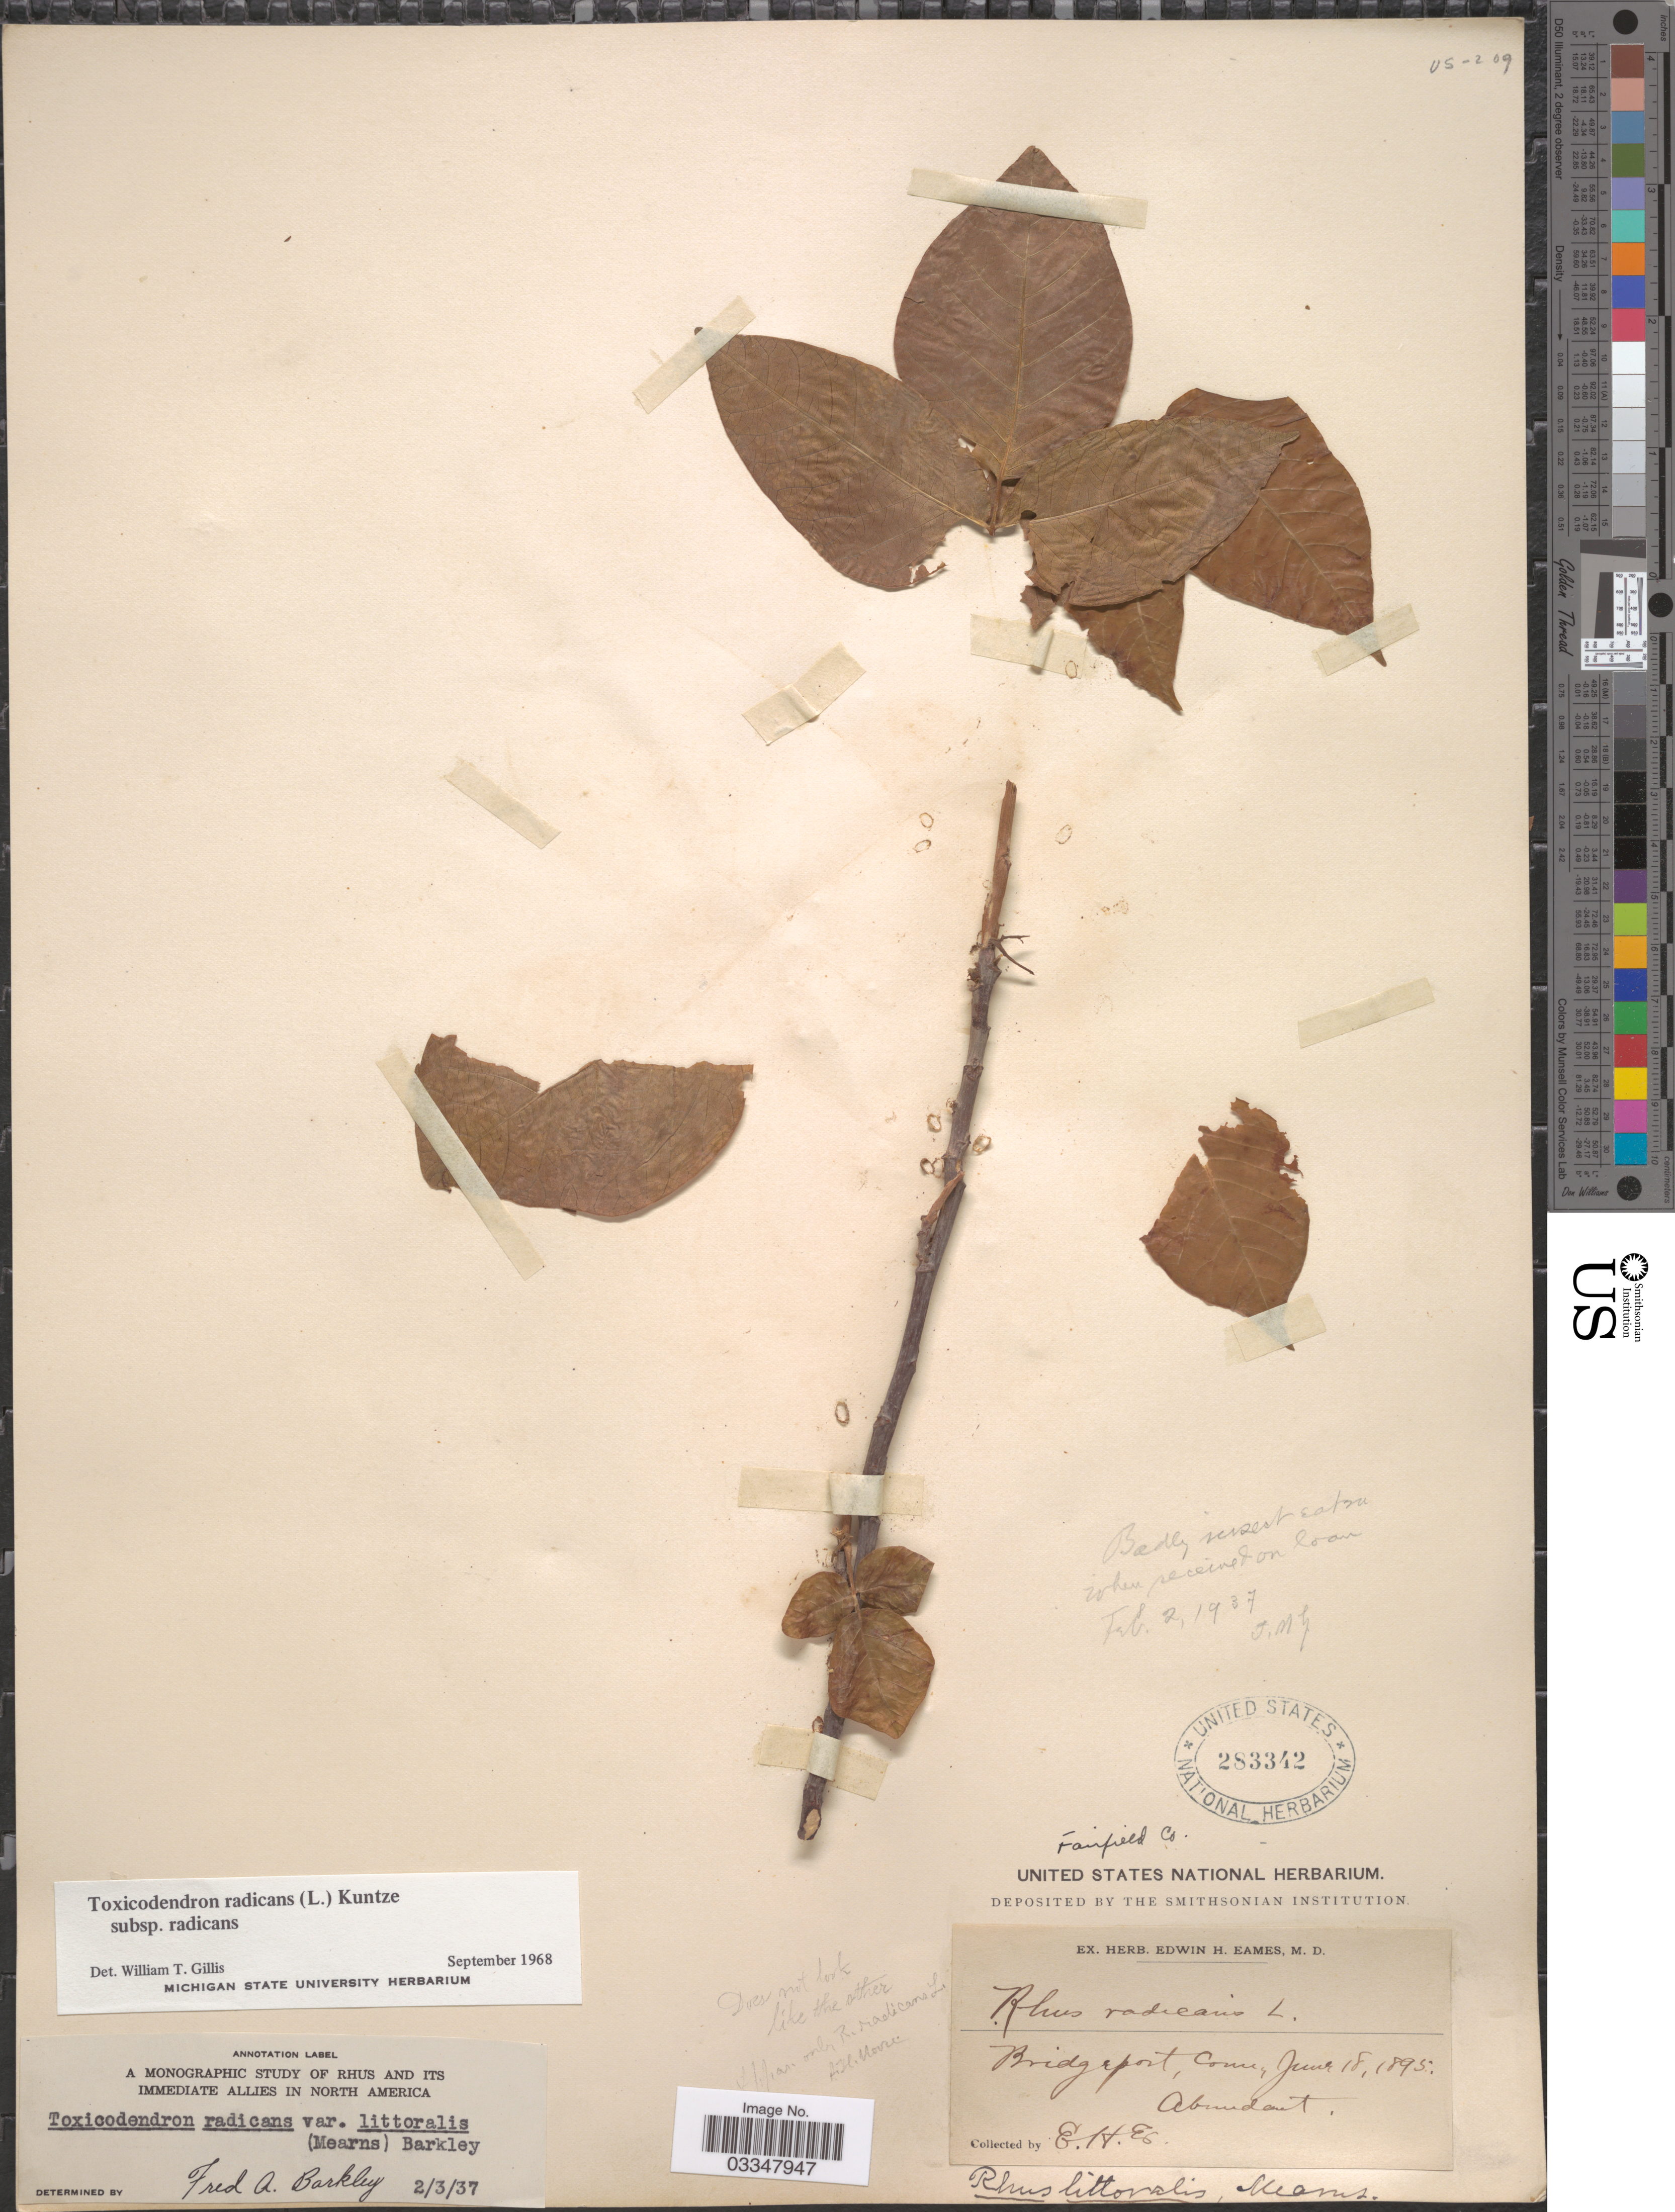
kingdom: Plantae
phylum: Tracheophyta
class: Magnoliopsida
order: Sapindales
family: Anacardiaceae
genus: Toxicodendron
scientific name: Toxicodendron radicans subsp. radicans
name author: (L.) Kuntze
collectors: E. H. Eames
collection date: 1895-06-18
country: United States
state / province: Connecticut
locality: Bridgeport. Fairfield Co.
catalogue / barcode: US 283342